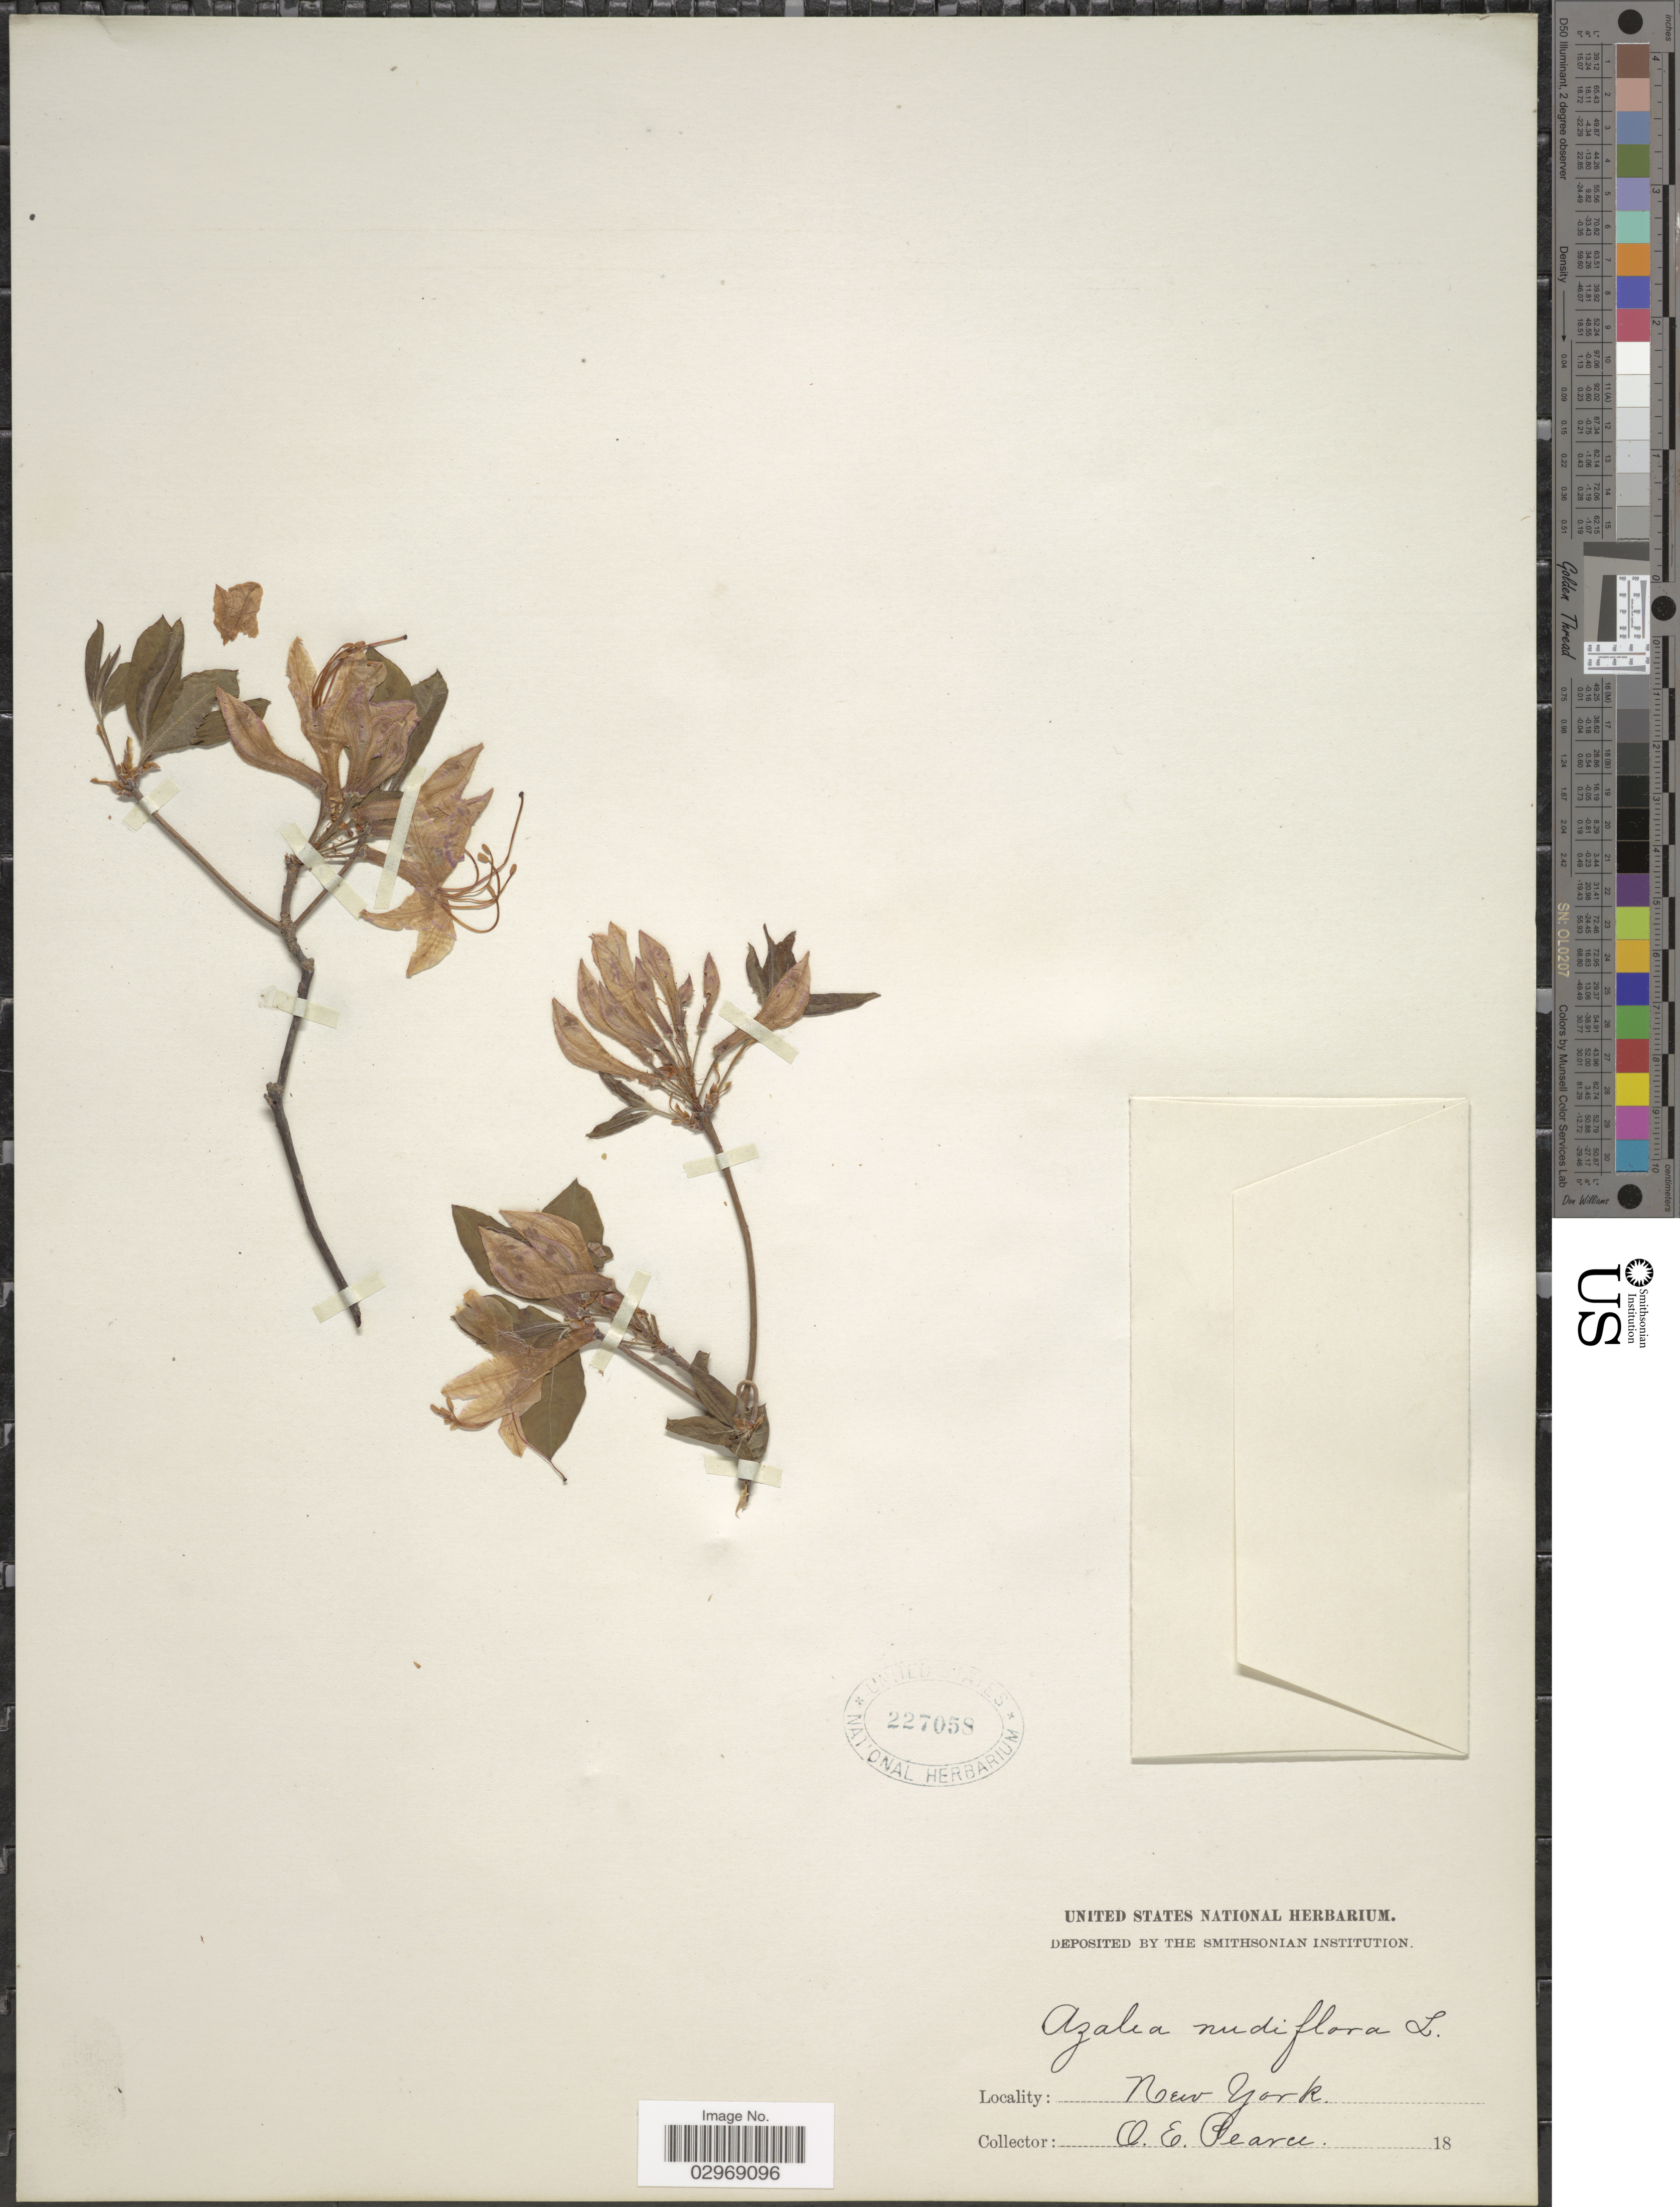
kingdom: Plantae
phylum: Tracheophyta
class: Magnoliopsida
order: Ericales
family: Ericaceae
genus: Rhododendron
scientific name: Rhododendron nudiflorum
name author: Torr.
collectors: O. E. Pearce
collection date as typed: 18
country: United States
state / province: New York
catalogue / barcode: US 227058